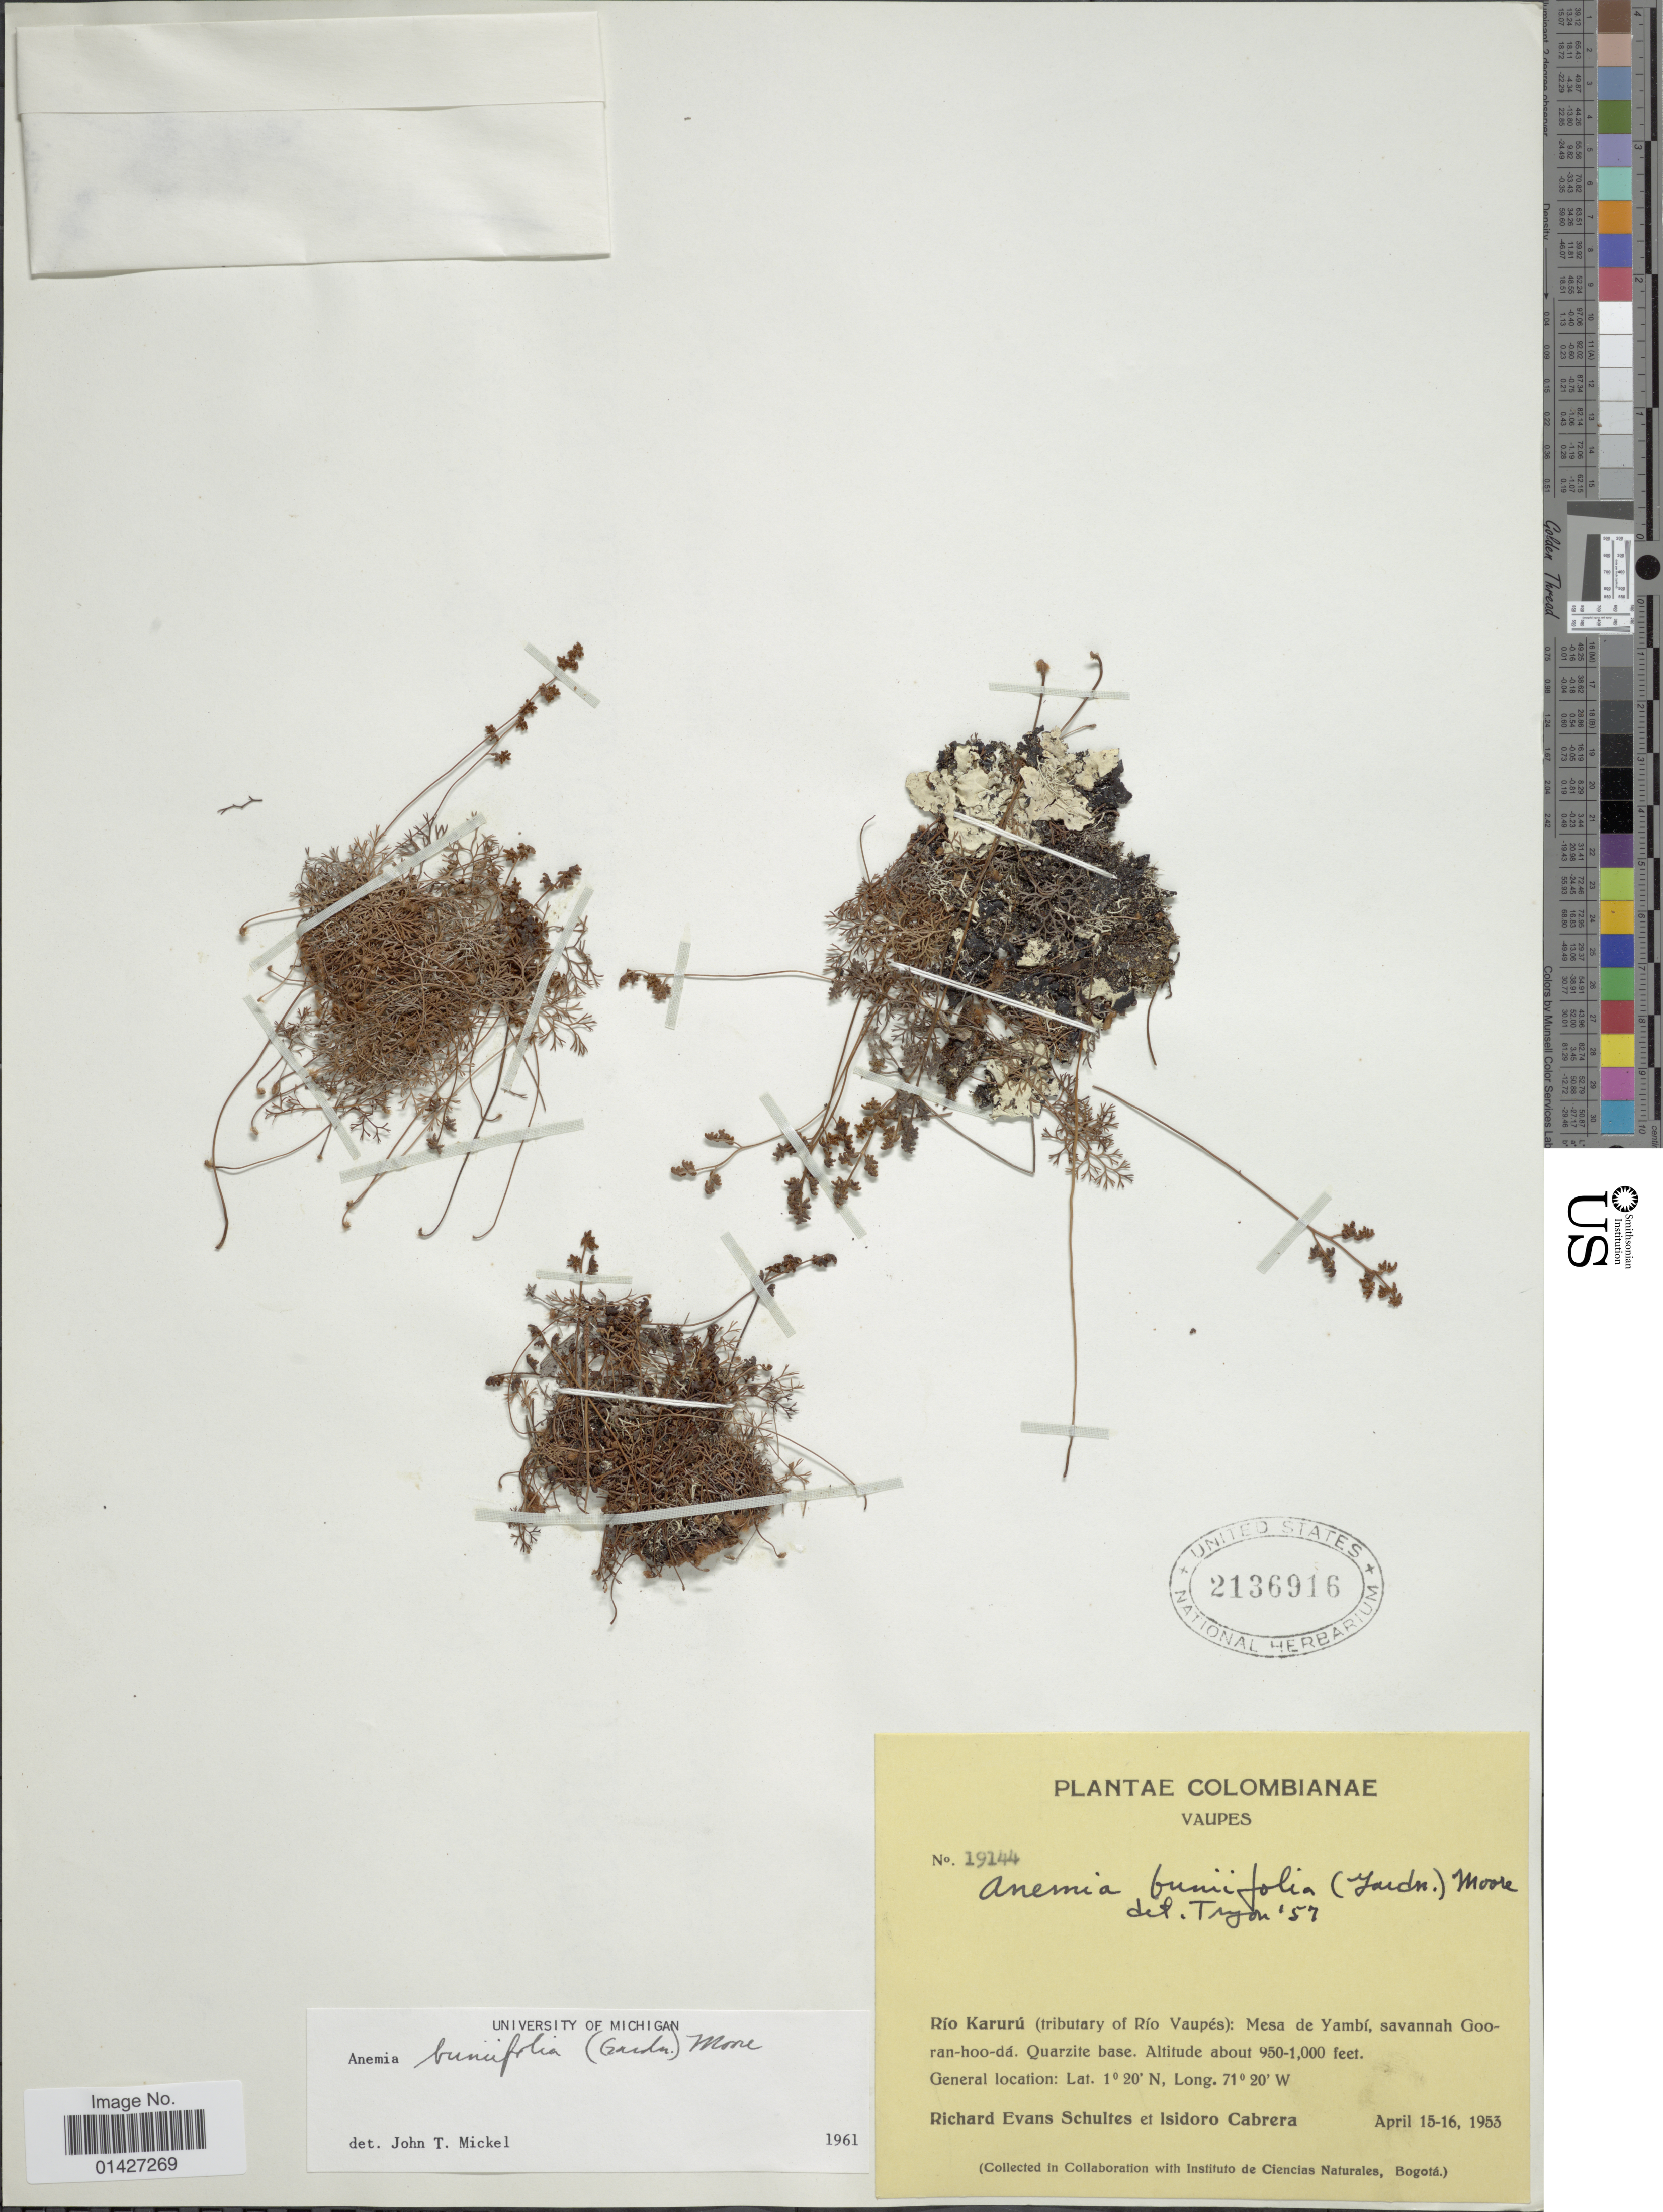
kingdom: Plantae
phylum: Tracheophyta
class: Polypodiopsida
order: Schizaeales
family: Anemiaceae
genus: Anemia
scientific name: Anemia buniifolia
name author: (T. Moore) Gardner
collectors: R. E. Schultes & I. Cabrera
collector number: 19144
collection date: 1953-04-15/1953-04-16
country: Colombia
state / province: Vaupés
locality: Río Karurú (tributary of Río Vaupés): Mesa de Yambí, savannah Goo-ran-hoo-dá. Quarzite base.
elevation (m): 290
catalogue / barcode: US 2136916